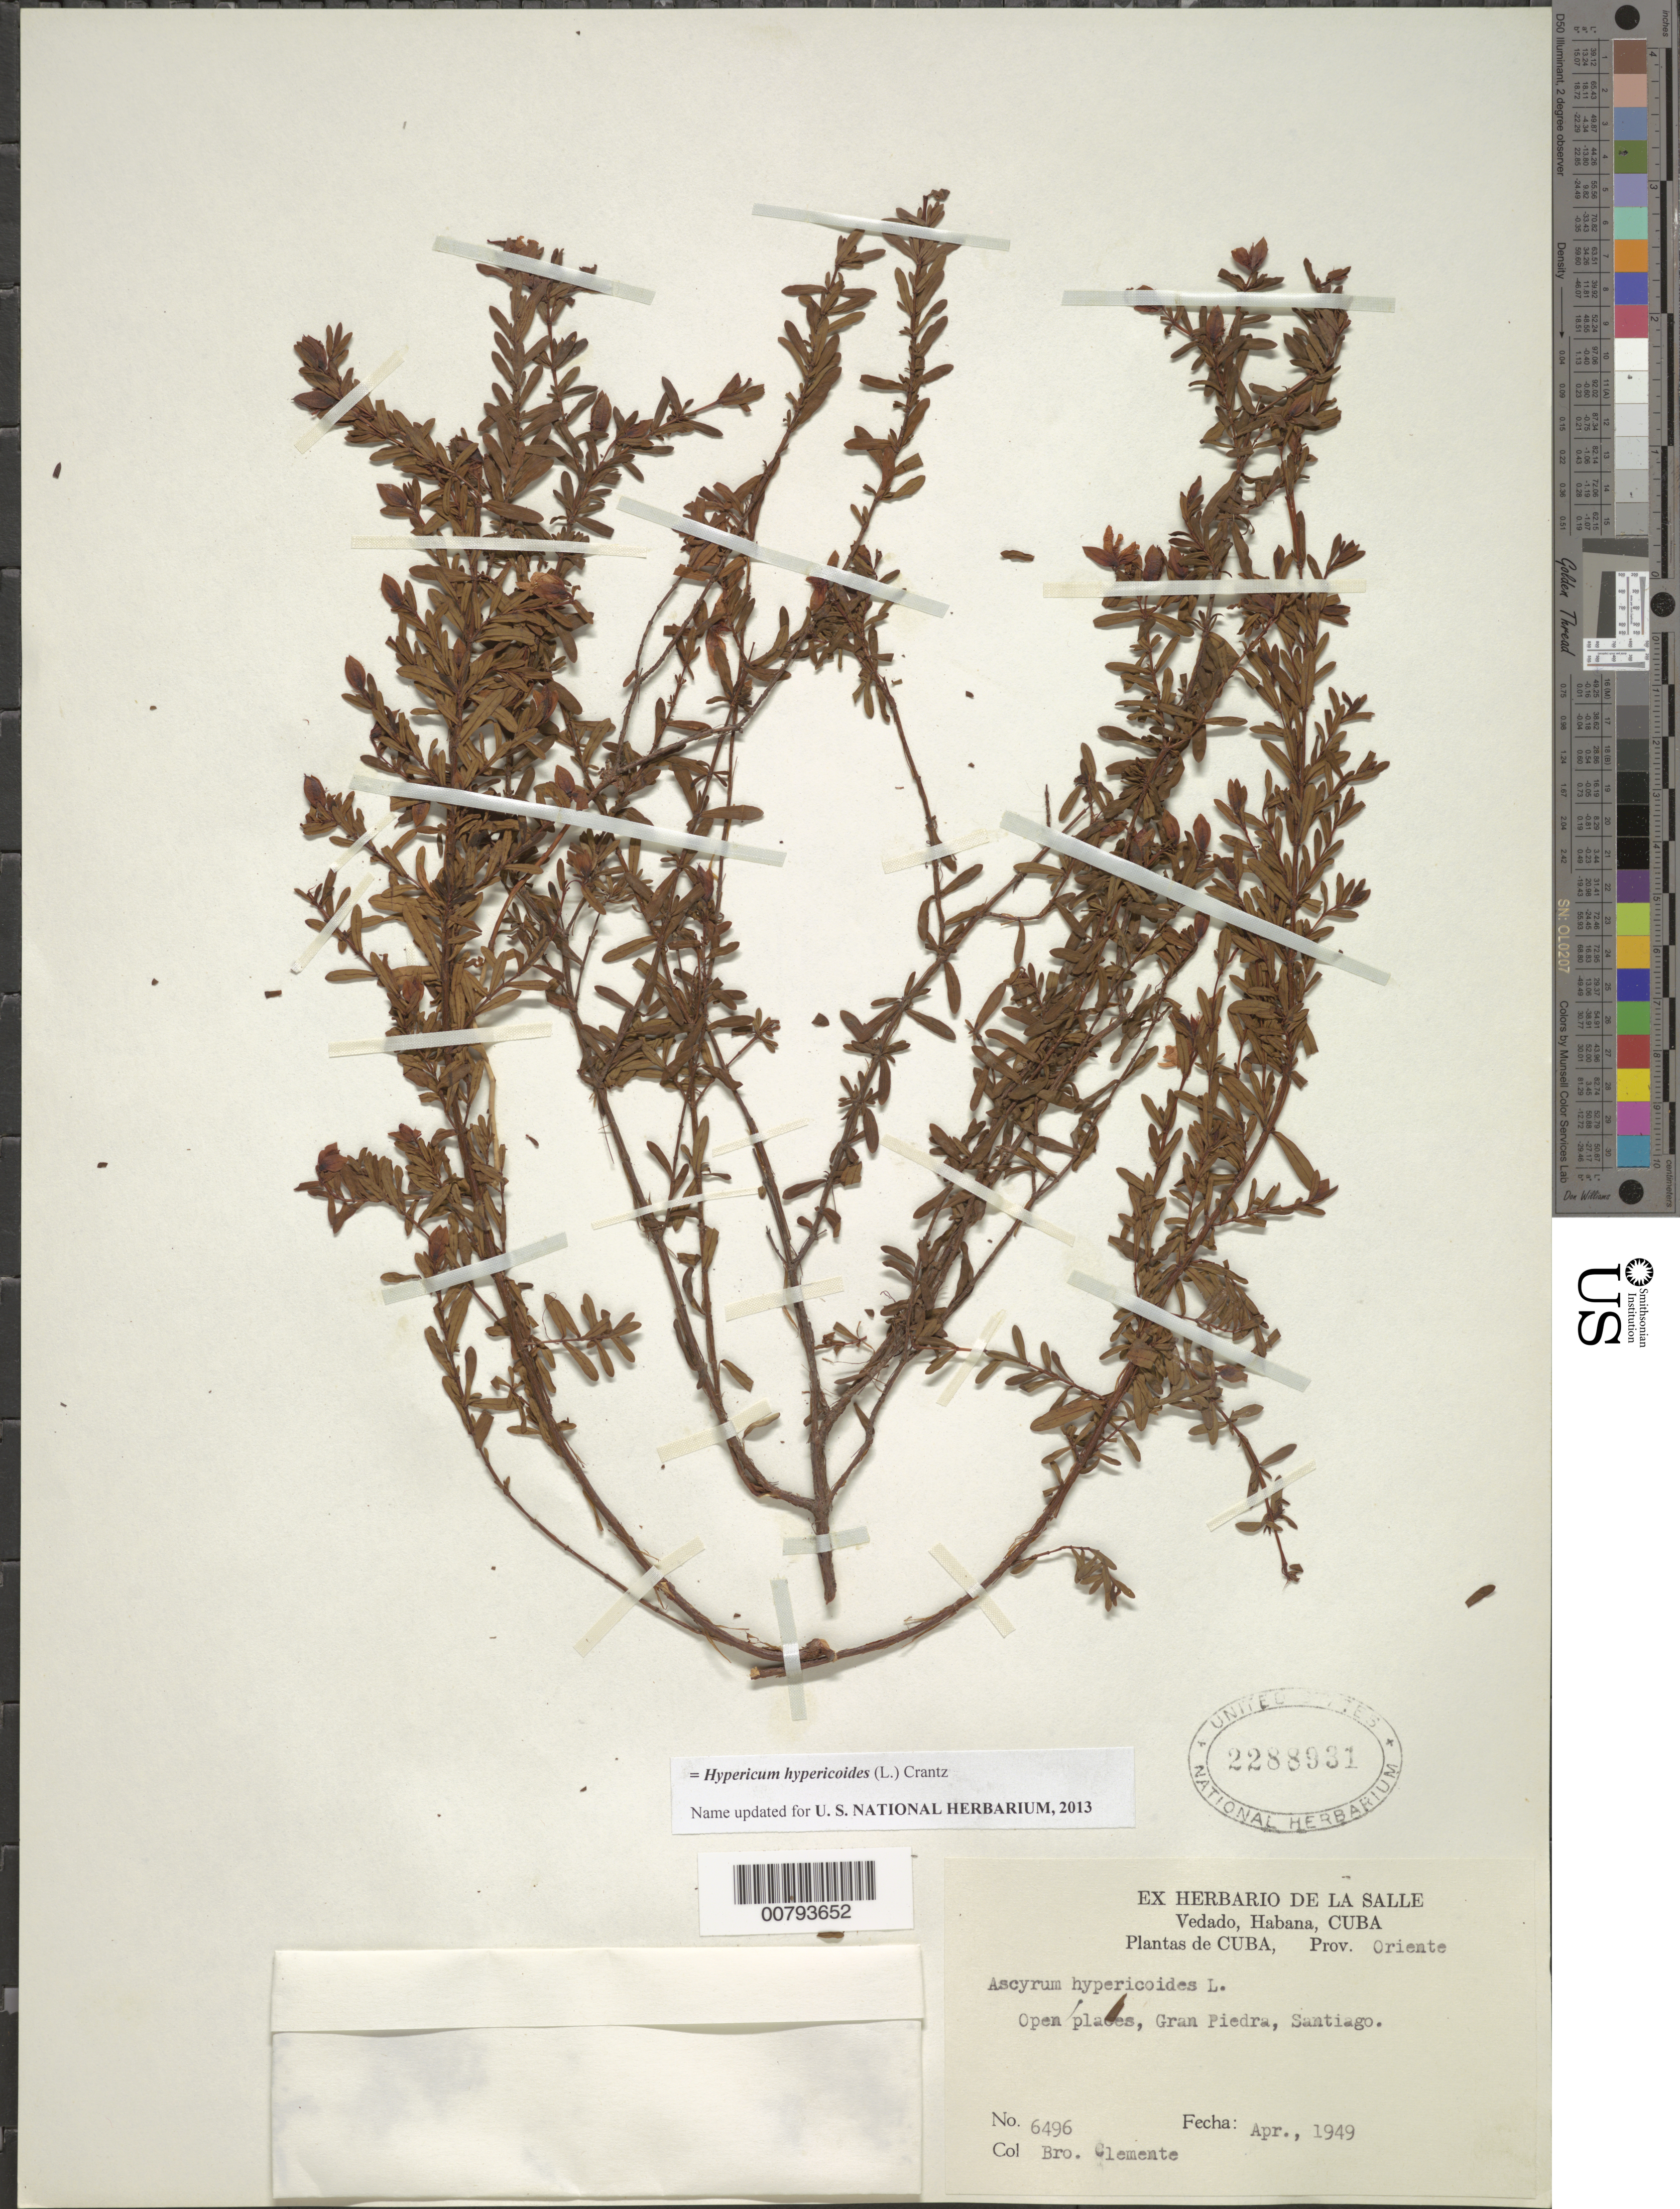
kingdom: Plantae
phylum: Tracheophyta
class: Magnoliopsida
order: Malpighiales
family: Hypericaceae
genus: Hypericum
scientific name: Hypericum hypericoides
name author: (L.) Crantz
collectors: Bro. Clemente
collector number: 6496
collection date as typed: Apr 1949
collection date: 1949-04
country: Cuba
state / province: Oriente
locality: Gran Piedra, Santiago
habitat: Open places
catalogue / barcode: US 2288931